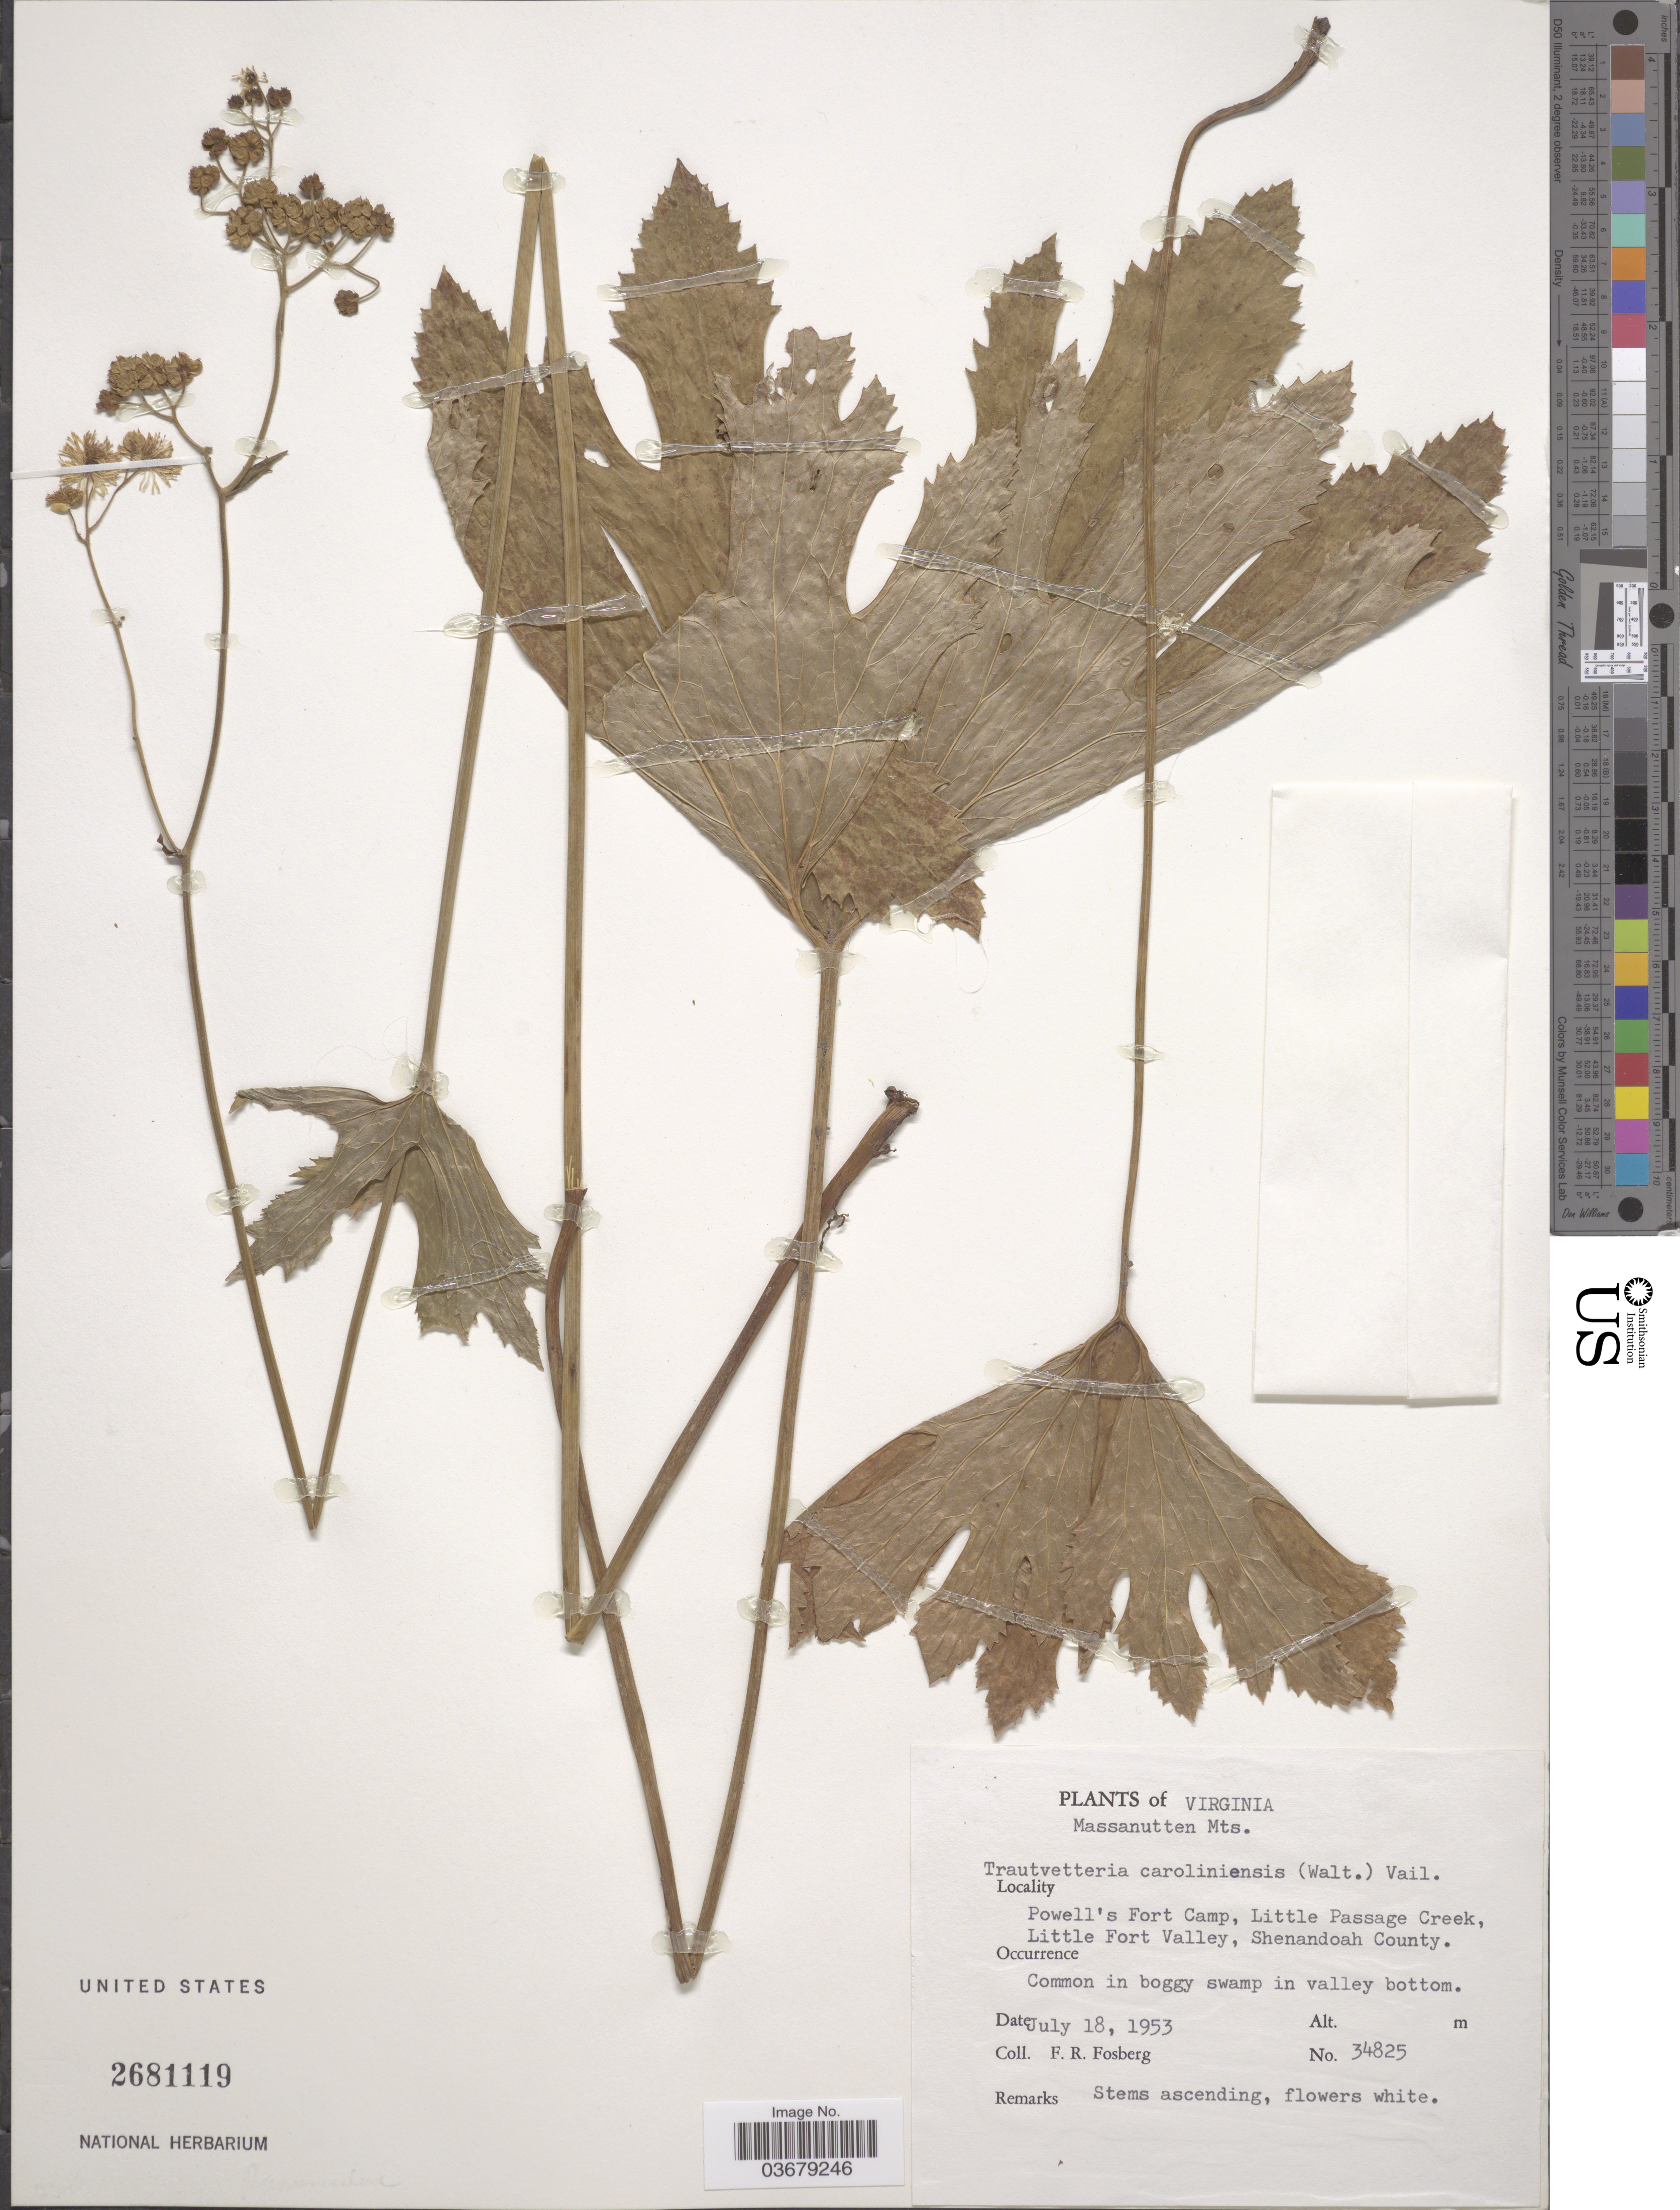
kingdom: Plantae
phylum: Tracheophyta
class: Magnoliopsida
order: Ranunculales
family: Ranunculaceae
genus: Trautvetteria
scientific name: Trautvetteria caroliniensis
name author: (Walter) Vail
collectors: F. R. Fosberg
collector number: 34825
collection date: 1953-07-18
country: United States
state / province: Virginia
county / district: Shenandoah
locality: Massanutten Mts. Powell's Fort Camp, Little Passage Creek, Little Fort Valley, Shenandoah County.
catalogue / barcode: US 2681119